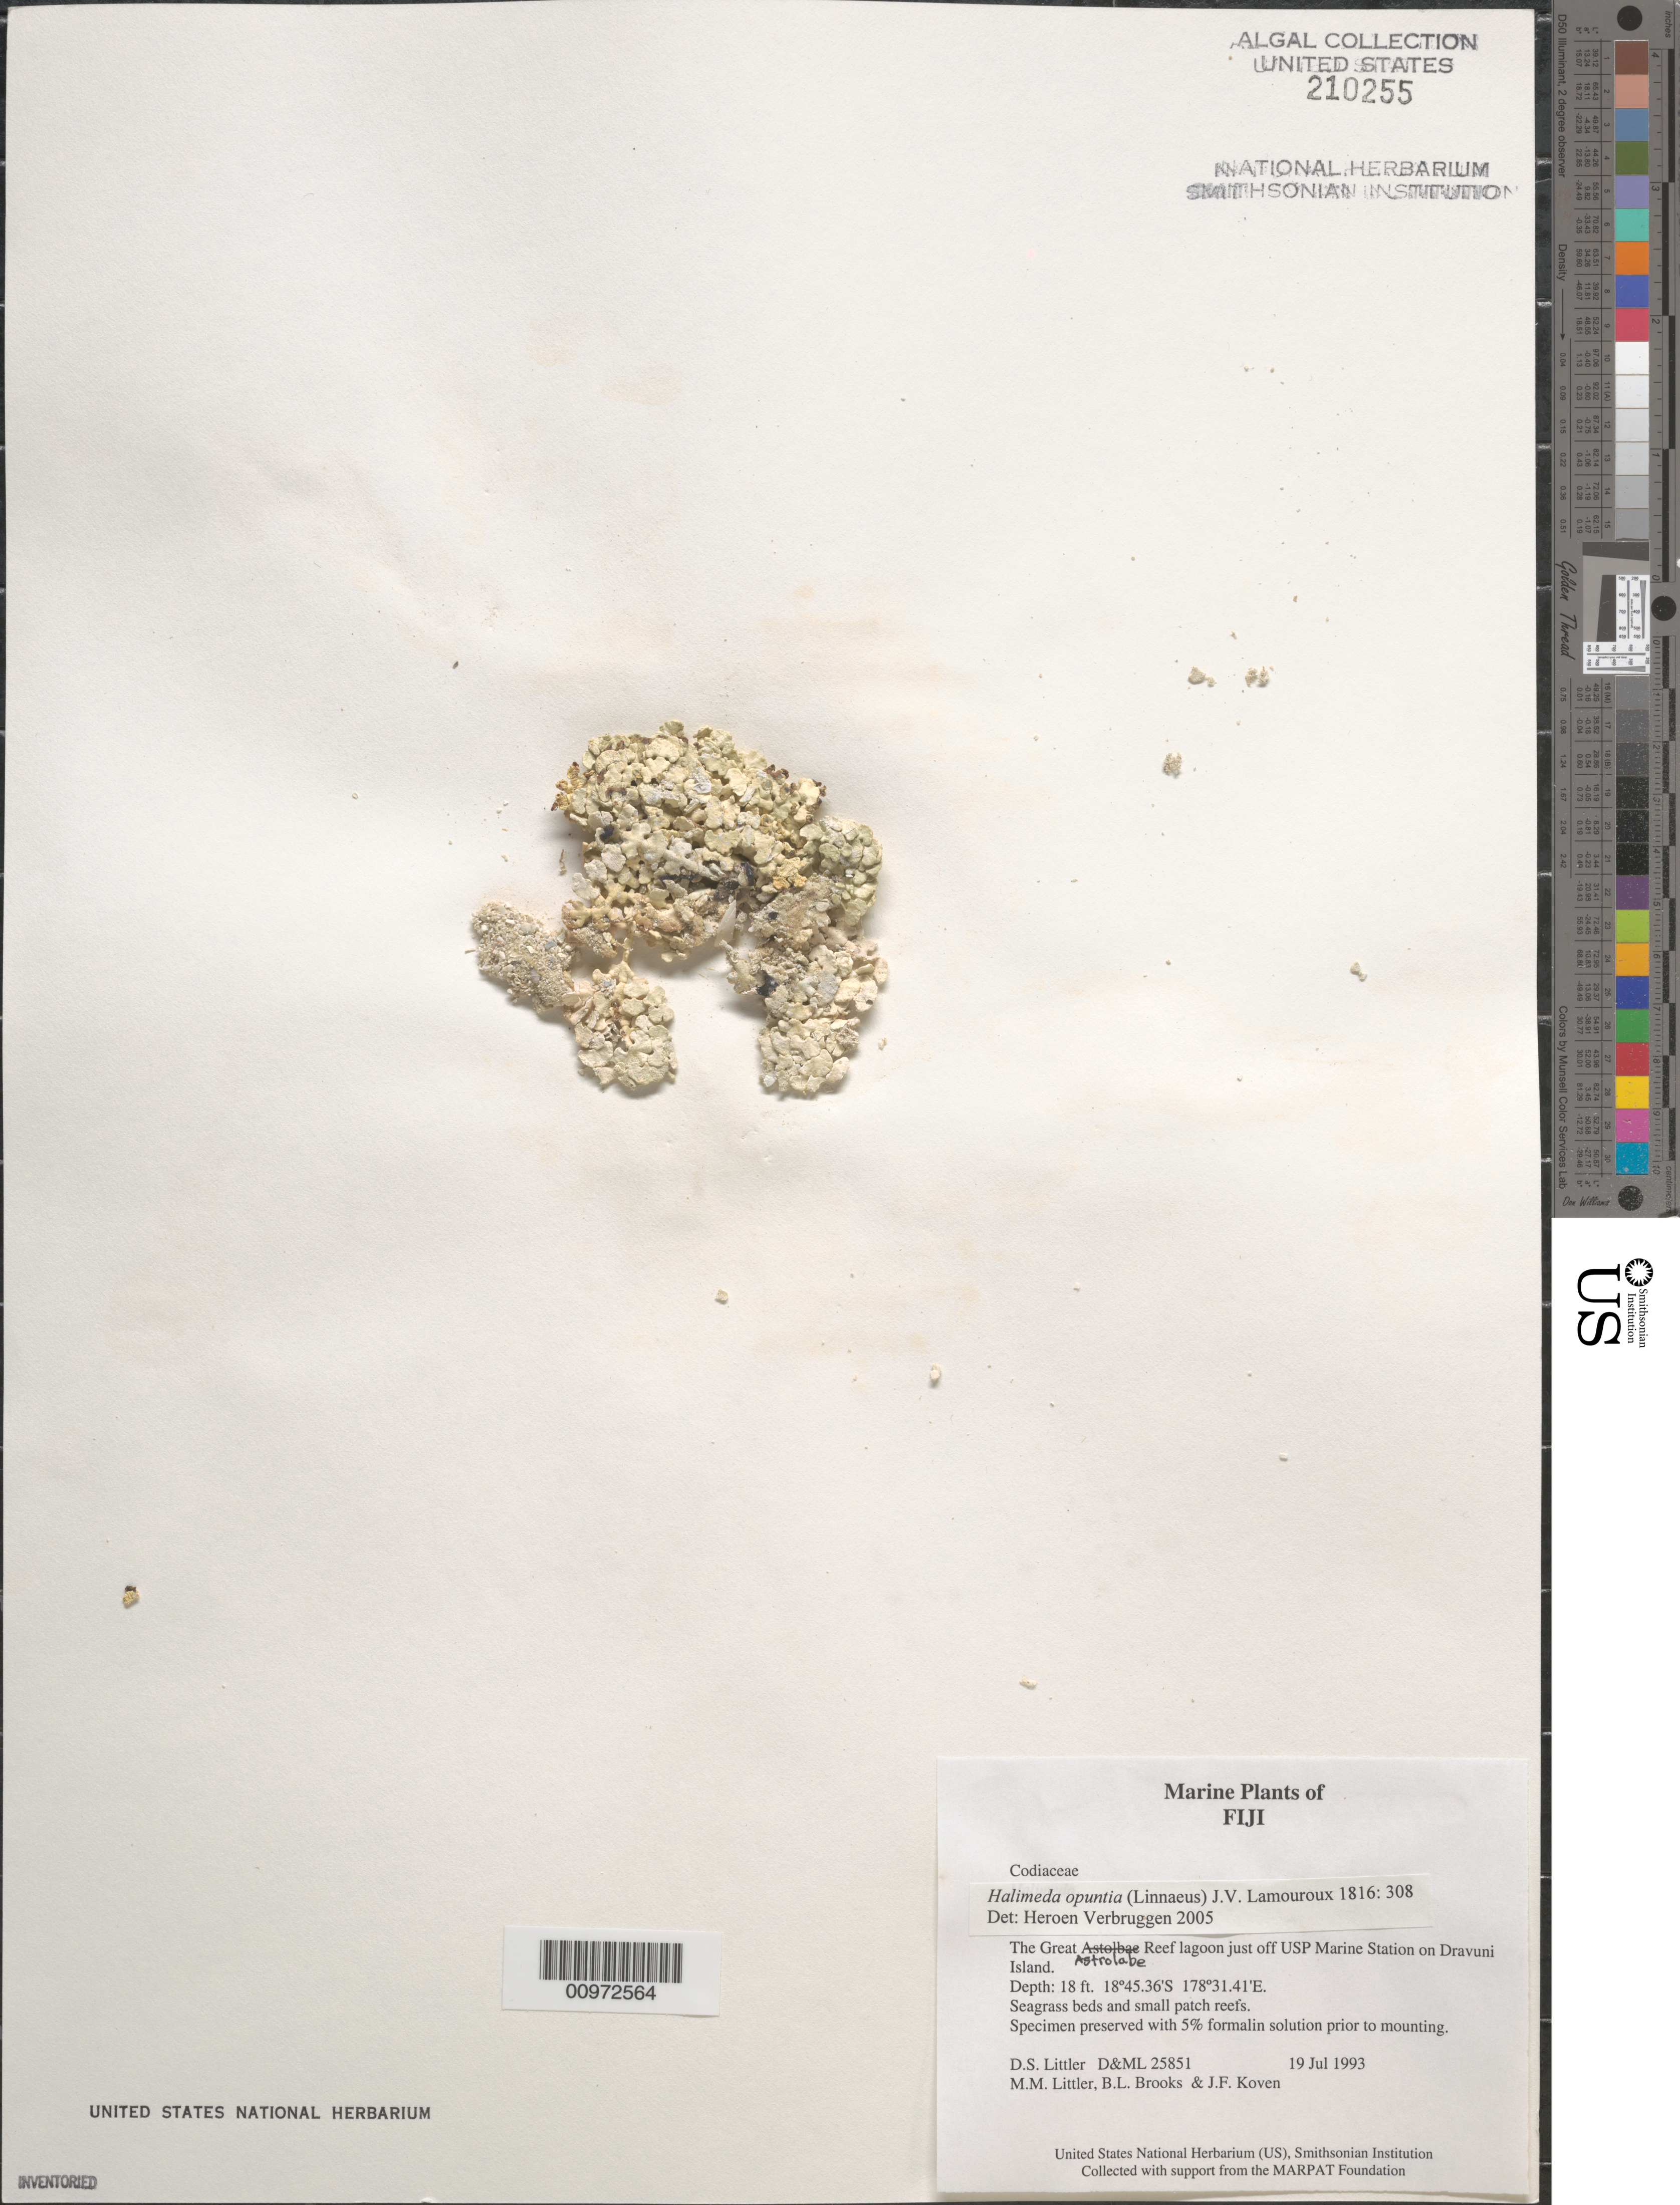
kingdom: Plantae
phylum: Chlorophyta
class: Ulvophyceae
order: Bryopsidales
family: Halimedaceae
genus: Halimeda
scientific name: Halimeda opuntia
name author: (L.) J.V.Lamouroux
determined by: Verbruggen, H.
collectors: D. S. Littler, M. M. Littler, B. Brooks & J. Koven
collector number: D&ML 25851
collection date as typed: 19 Jul 1993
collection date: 1993-07-19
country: Fiji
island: Dravuni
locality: Great Astrolabe Reef lagoon just off USP Marine Station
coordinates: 18 45.36'S, 178 31.41'E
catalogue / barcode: US 210255